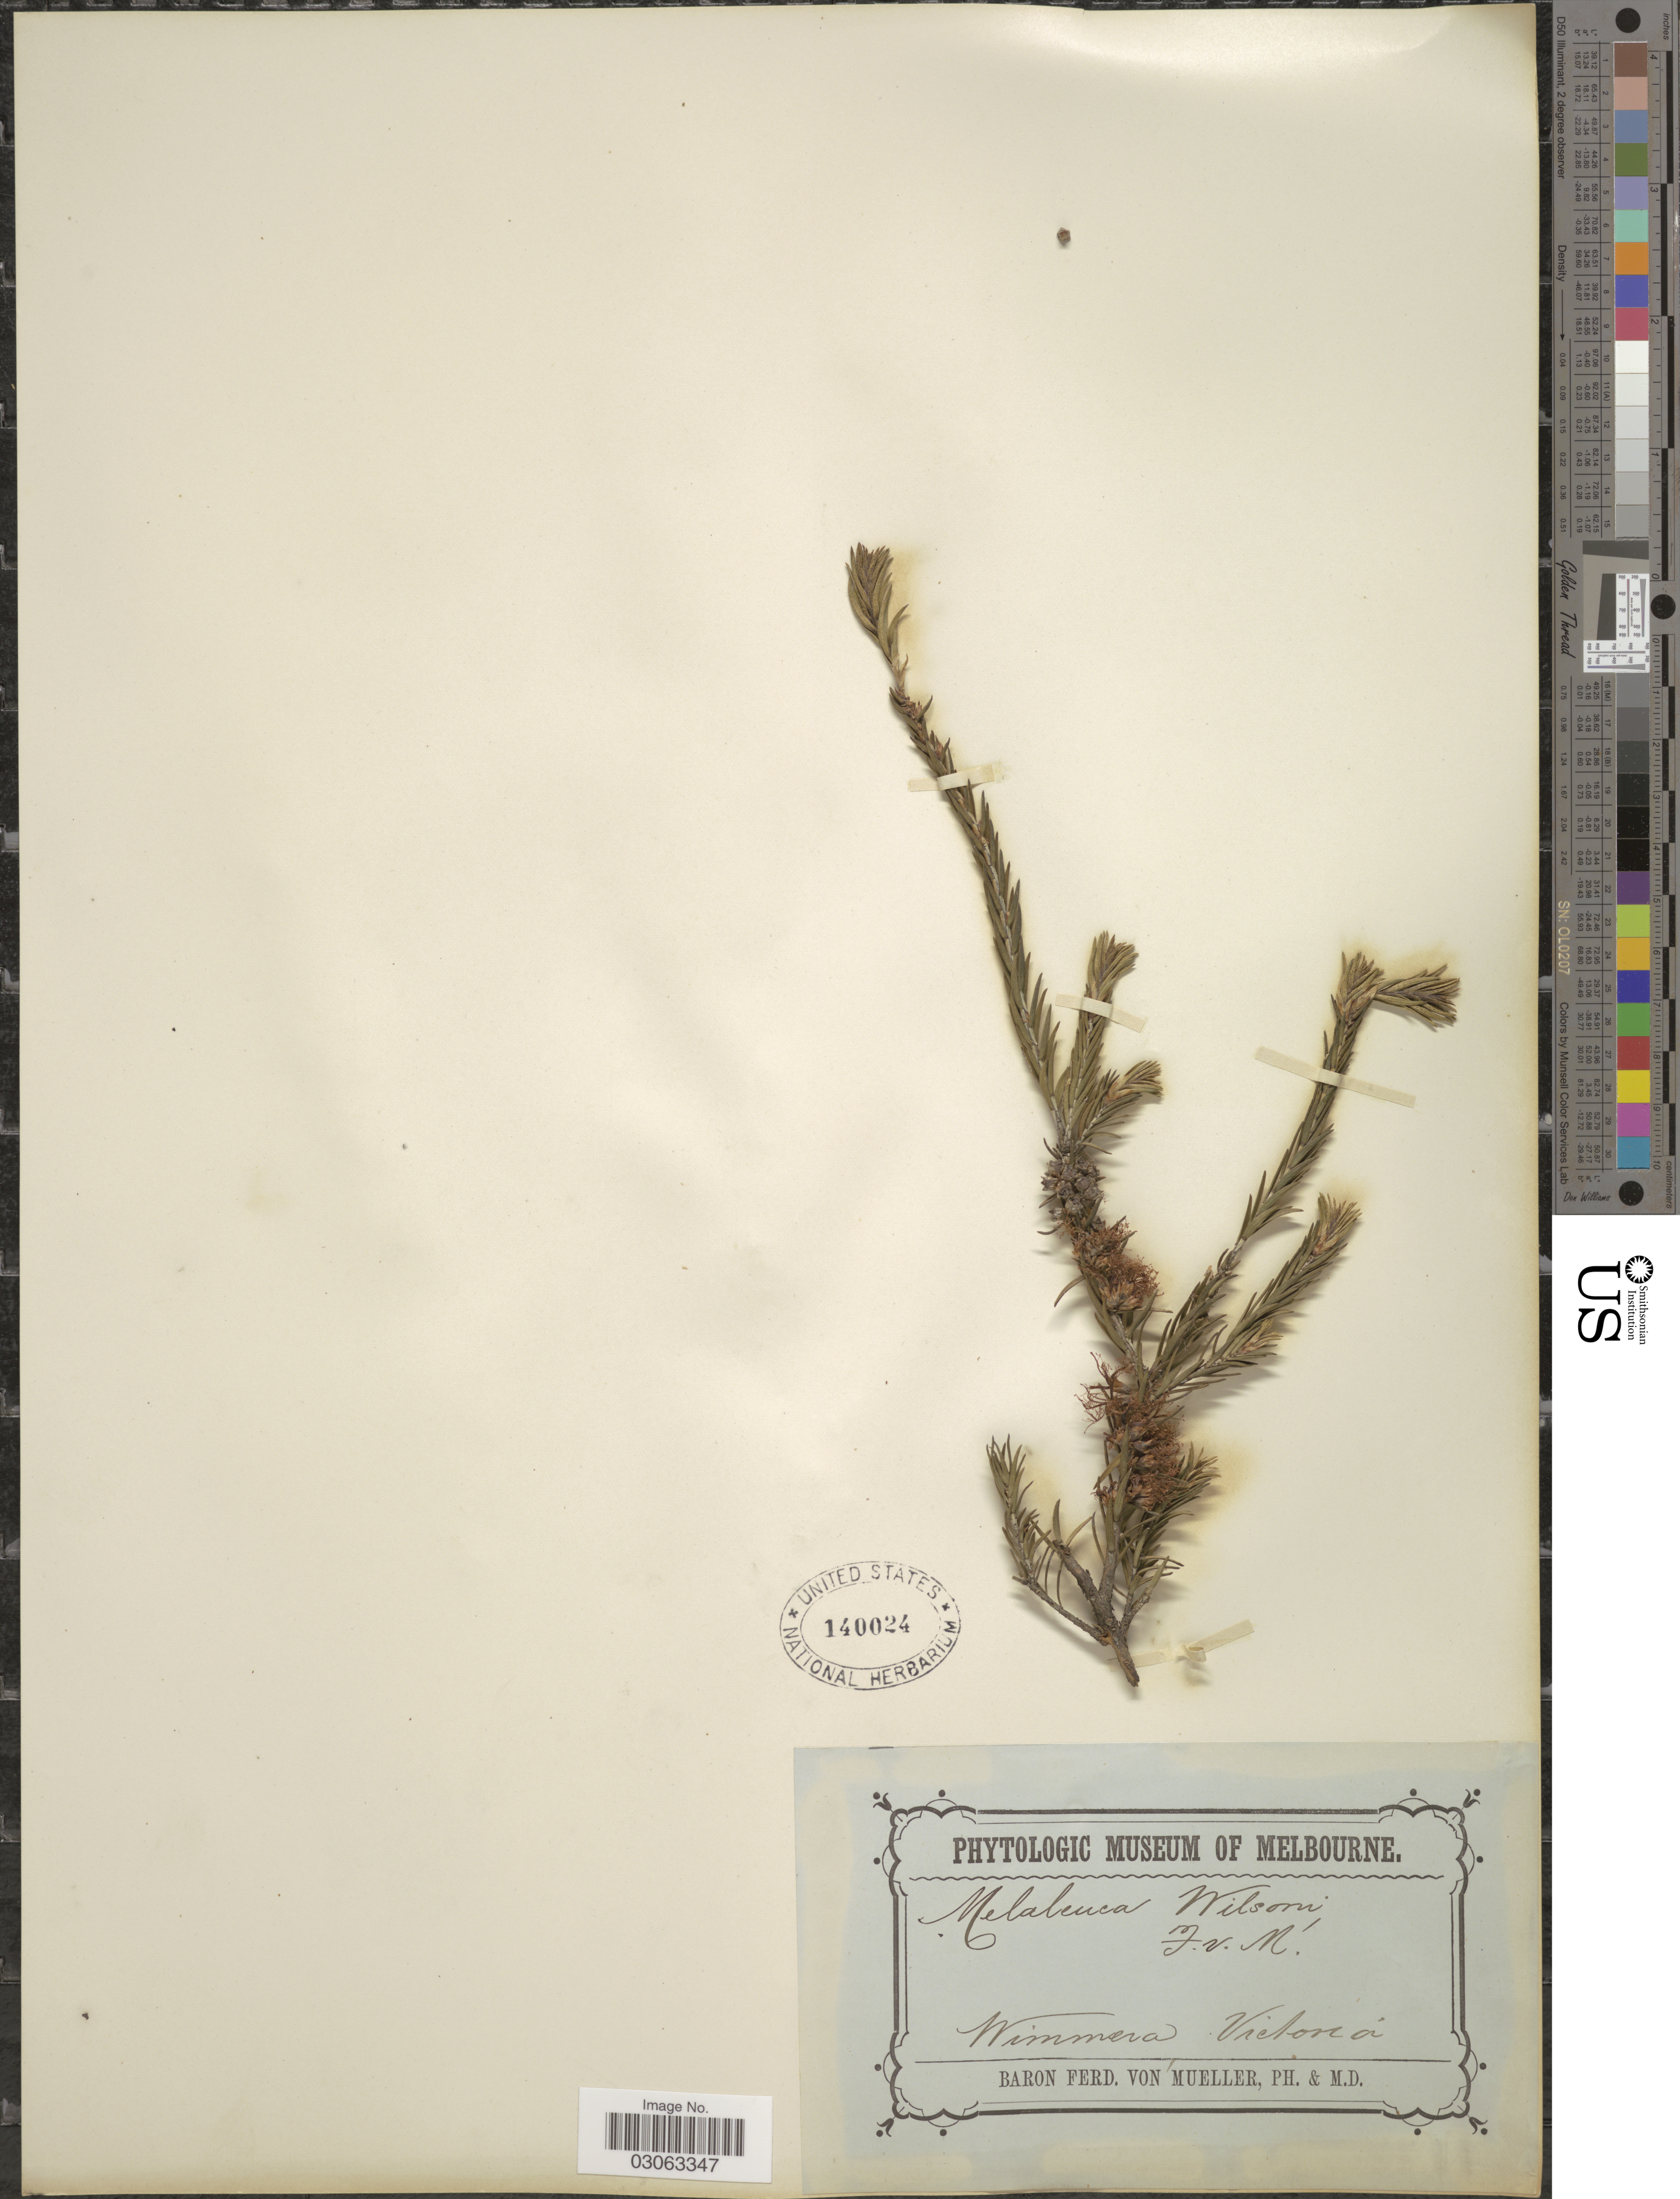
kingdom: Plantae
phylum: Tracheophyta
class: Magnoliopsida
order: Myrtales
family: Myrtaceae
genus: Melaleuca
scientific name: Melaleuca wilsonii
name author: F. Muell.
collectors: F. Mueller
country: Australia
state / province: Victoria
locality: Wimmera Victoria.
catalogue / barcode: US 140024